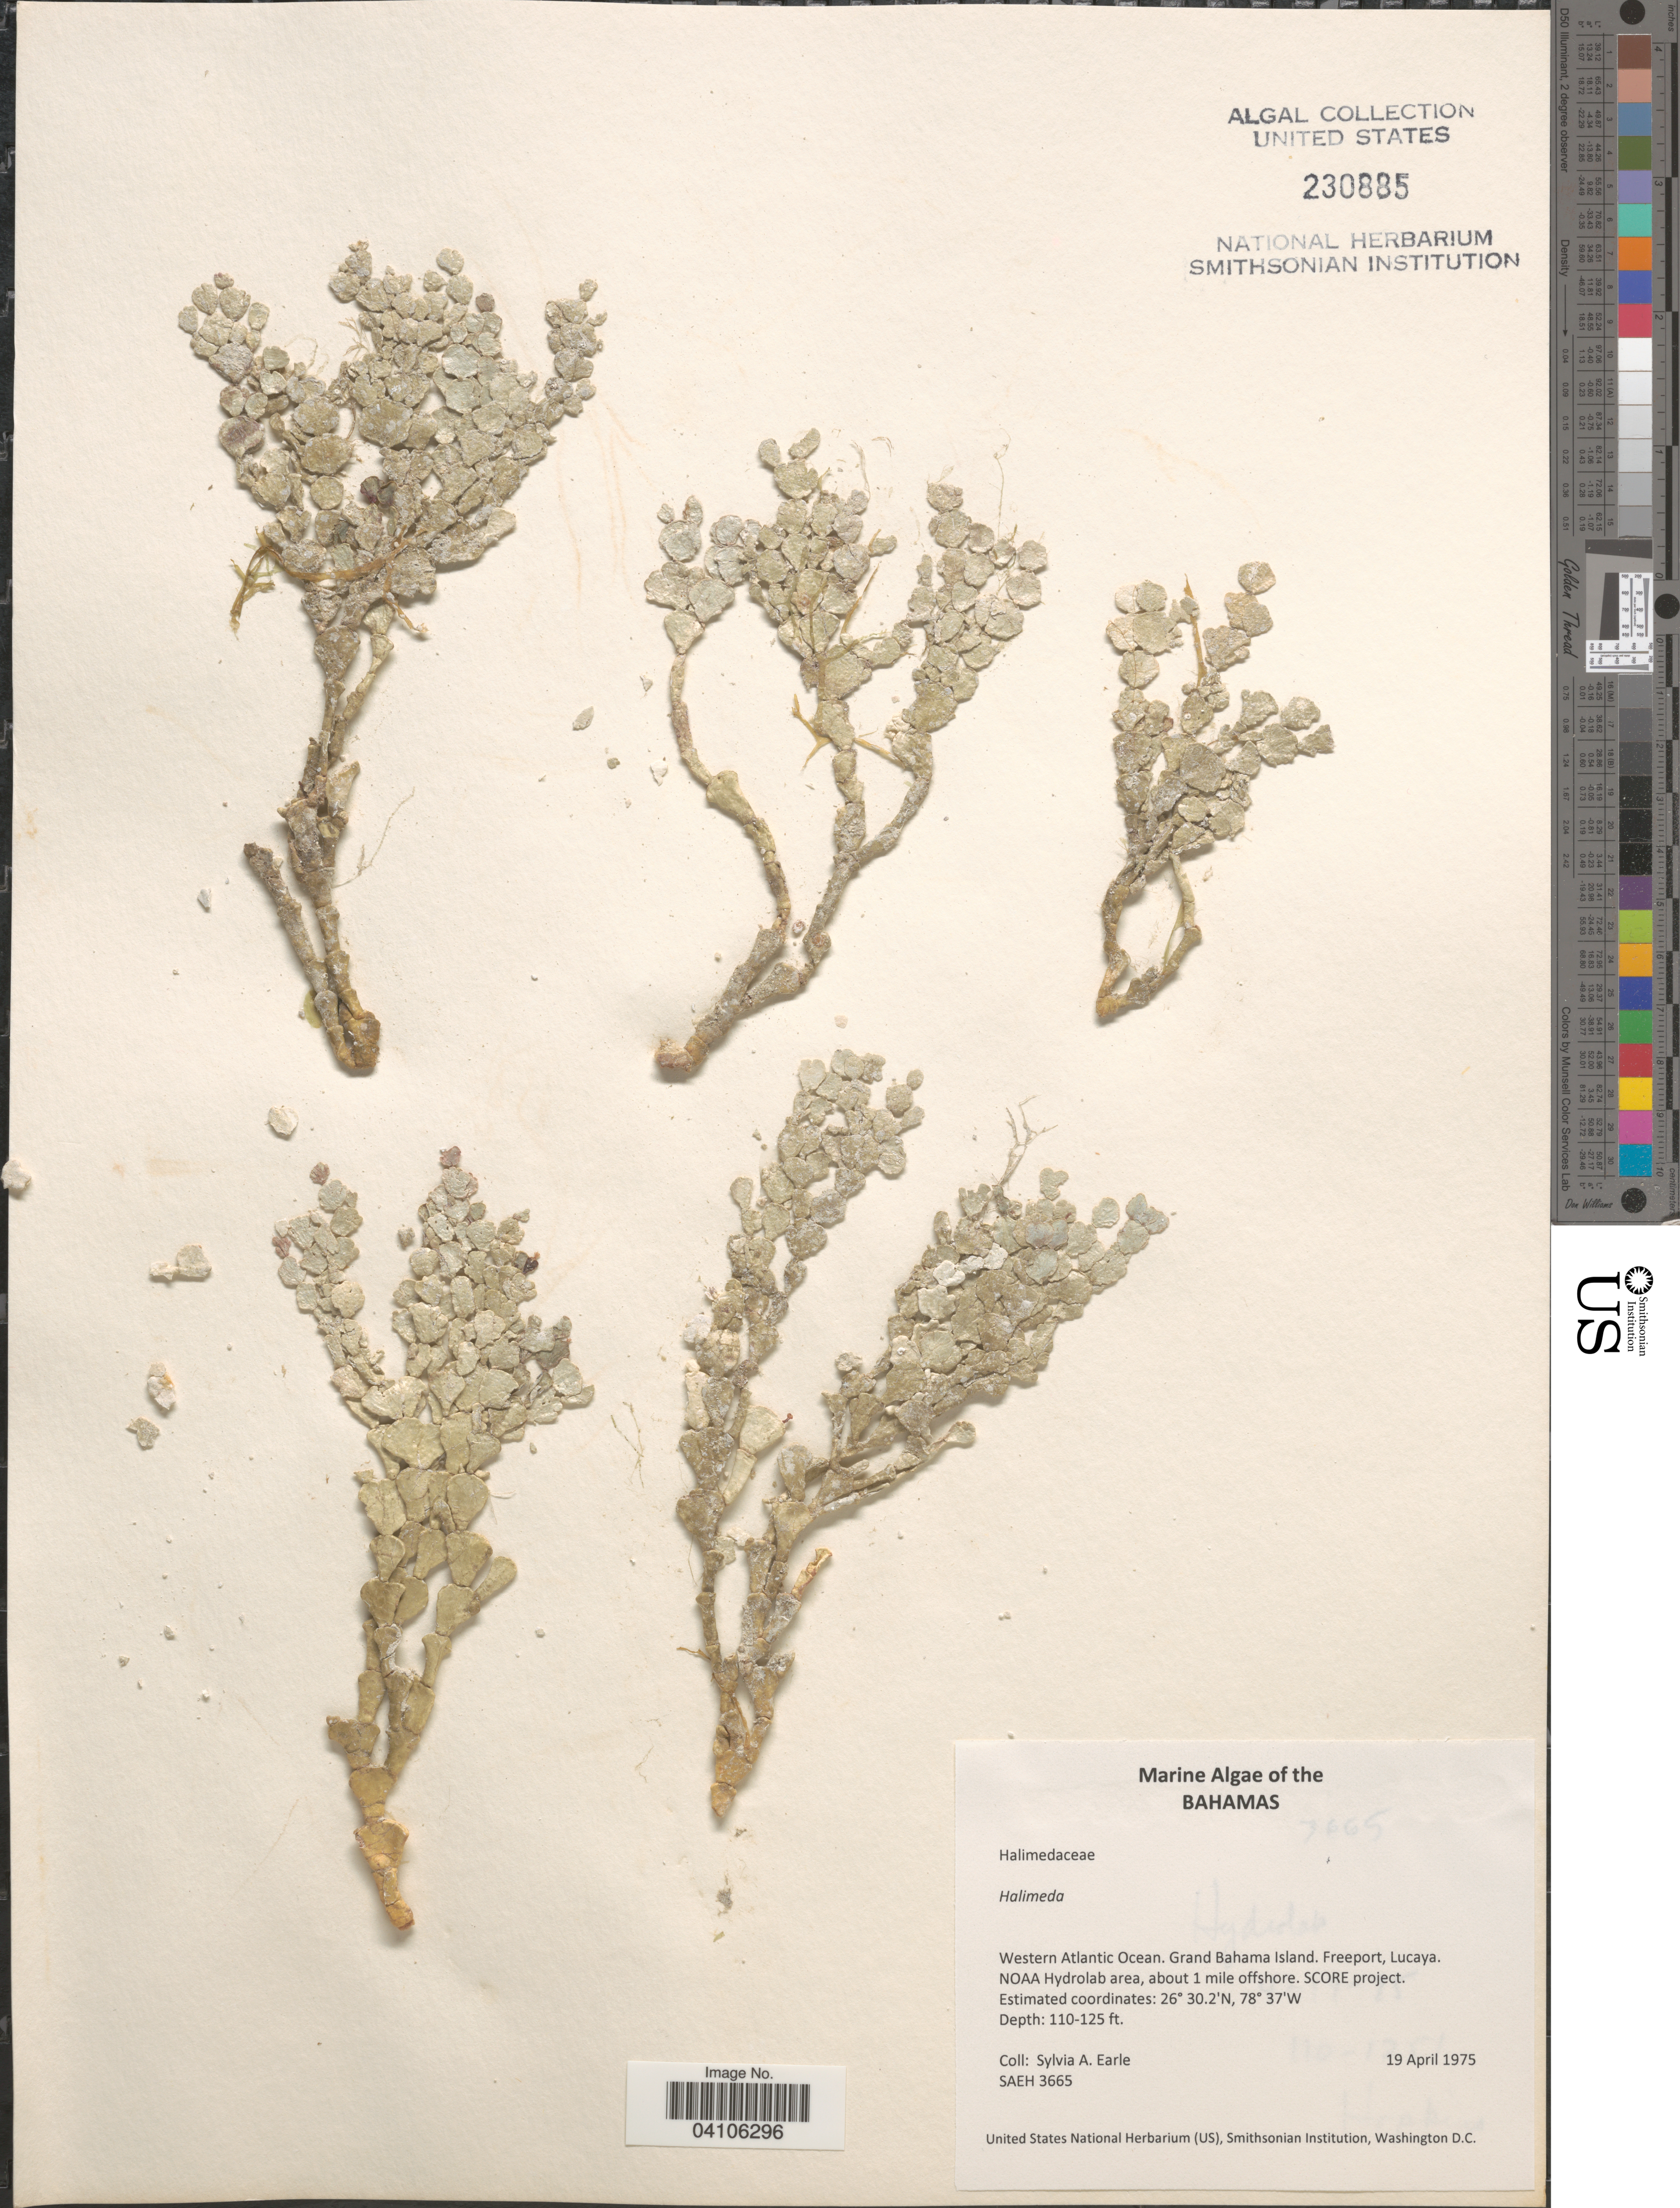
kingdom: Plantae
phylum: Chlorophyta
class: Ulvophyceae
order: Bryopsidales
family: Halimedaceae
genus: Halimeda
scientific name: Halimeda sp.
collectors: S. A. Earle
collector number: SAEH3665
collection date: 1975-04-19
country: Bahamas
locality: Western Atlantic Ocean. Grand Bahama Island. Freeport, Lucaya. NOAA Hydrolab area, about 1 mile offshore. SCORE project.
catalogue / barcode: US 230885